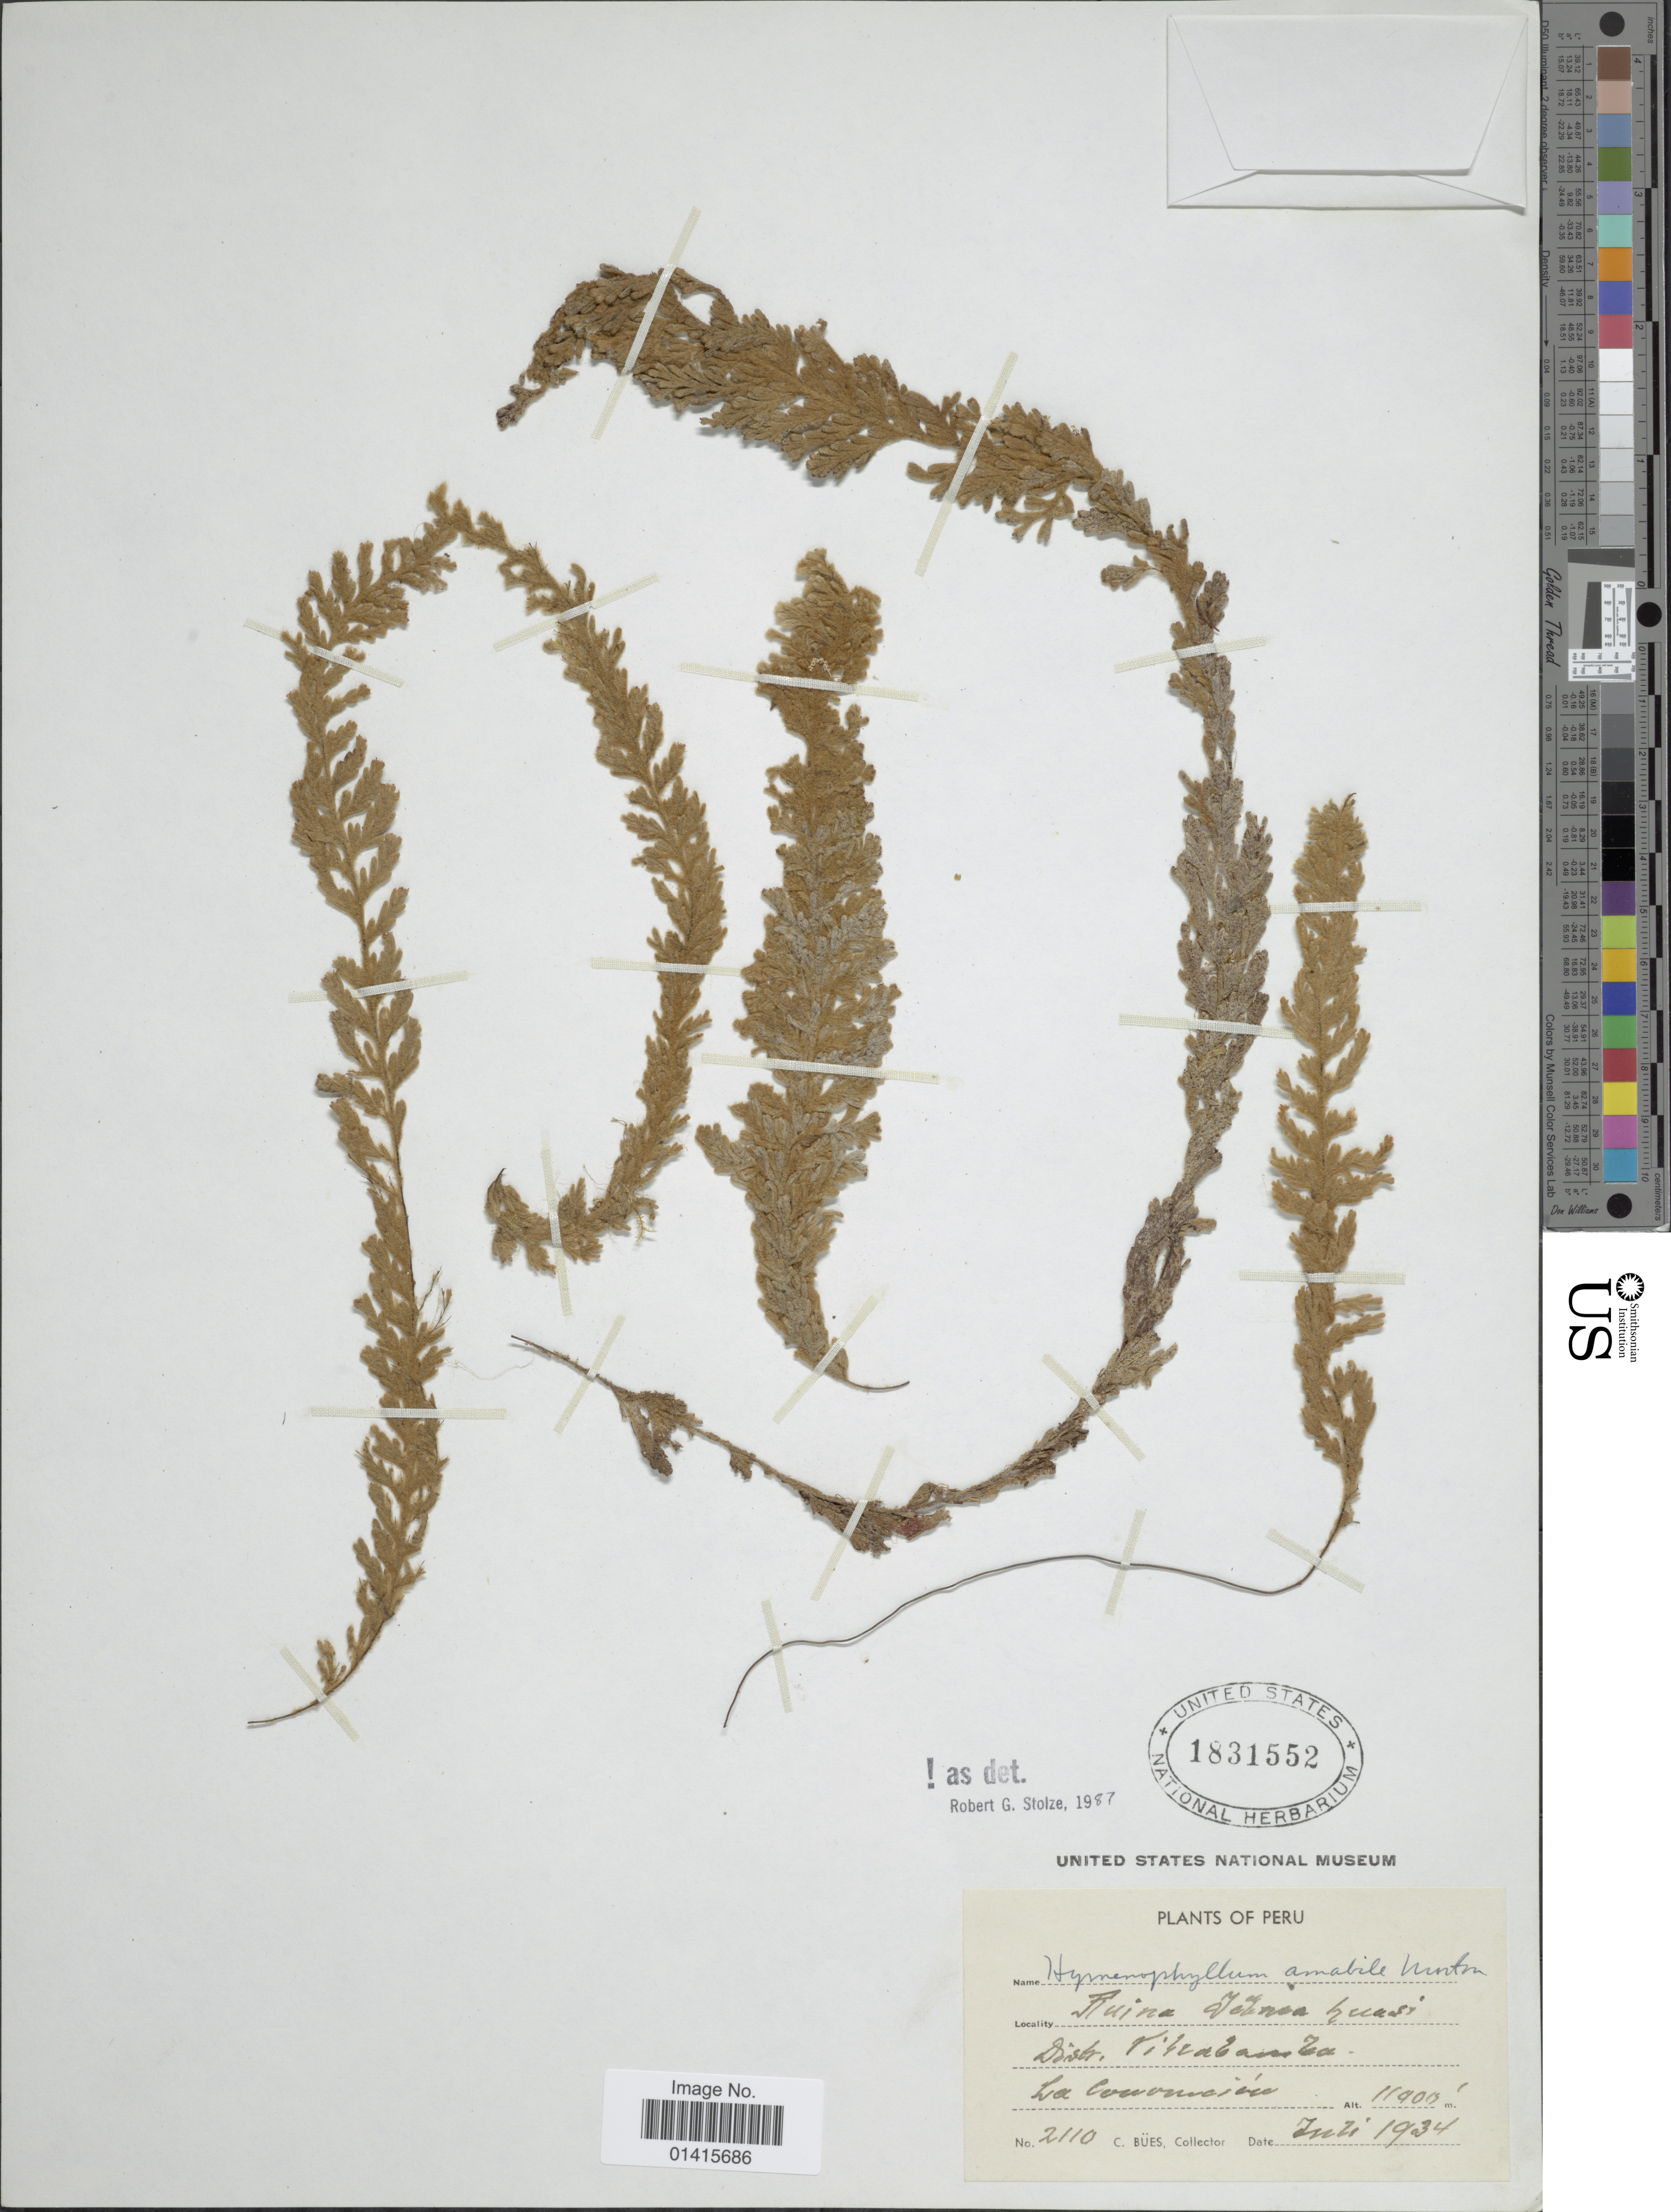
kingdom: Plantae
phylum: Tracheophyta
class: Polypodiopsida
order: Hymenophyllales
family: Hymenophyllaceae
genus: Hymenophyllum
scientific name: Hymenophyllum amabile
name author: C.V. Morton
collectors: C. Bues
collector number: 2110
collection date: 1934-07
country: Peru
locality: Ruina de Incahuasi, Distr. Vilcabamba, La Convencion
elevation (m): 3353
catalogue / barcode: US 1831552